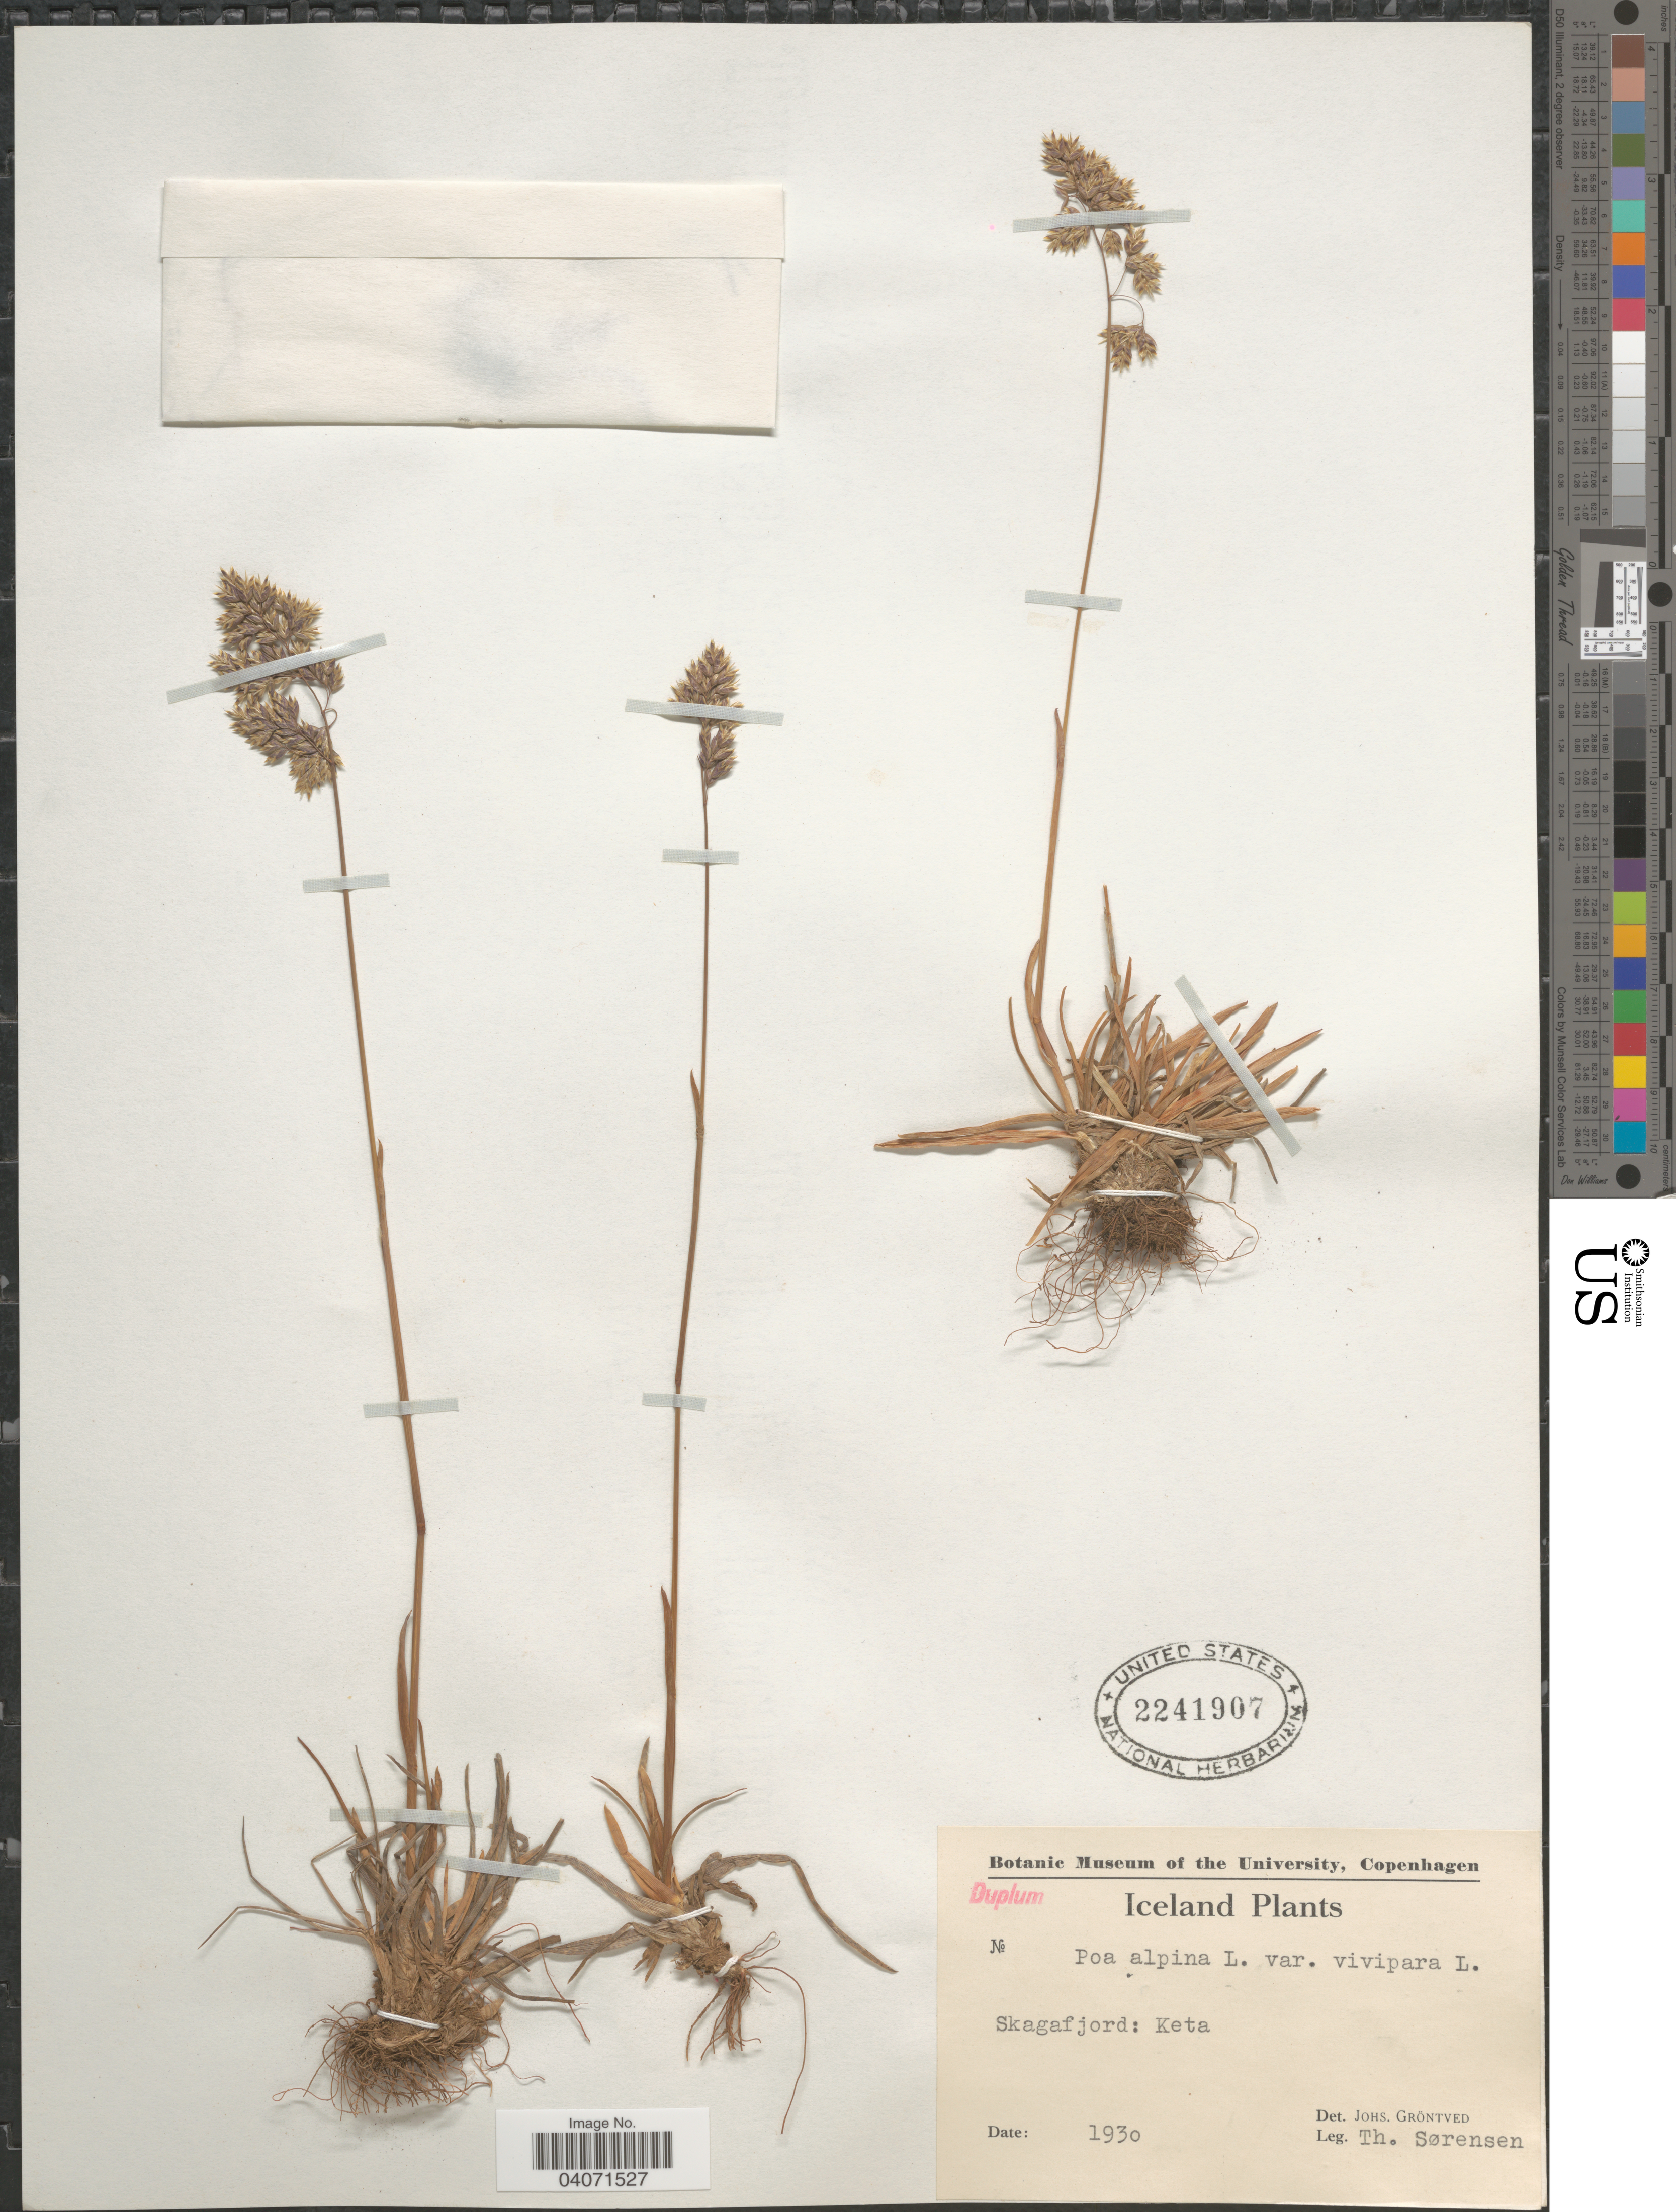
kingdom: Plantae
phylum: Tracheophyta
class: Liliopsida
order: Poales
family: Poaceae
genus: Poa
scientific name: Poa alpina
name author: L.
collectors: T. Sorensen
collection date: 1930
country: Iceland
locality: Skagafjord: Keta.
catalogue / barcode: US 2241907